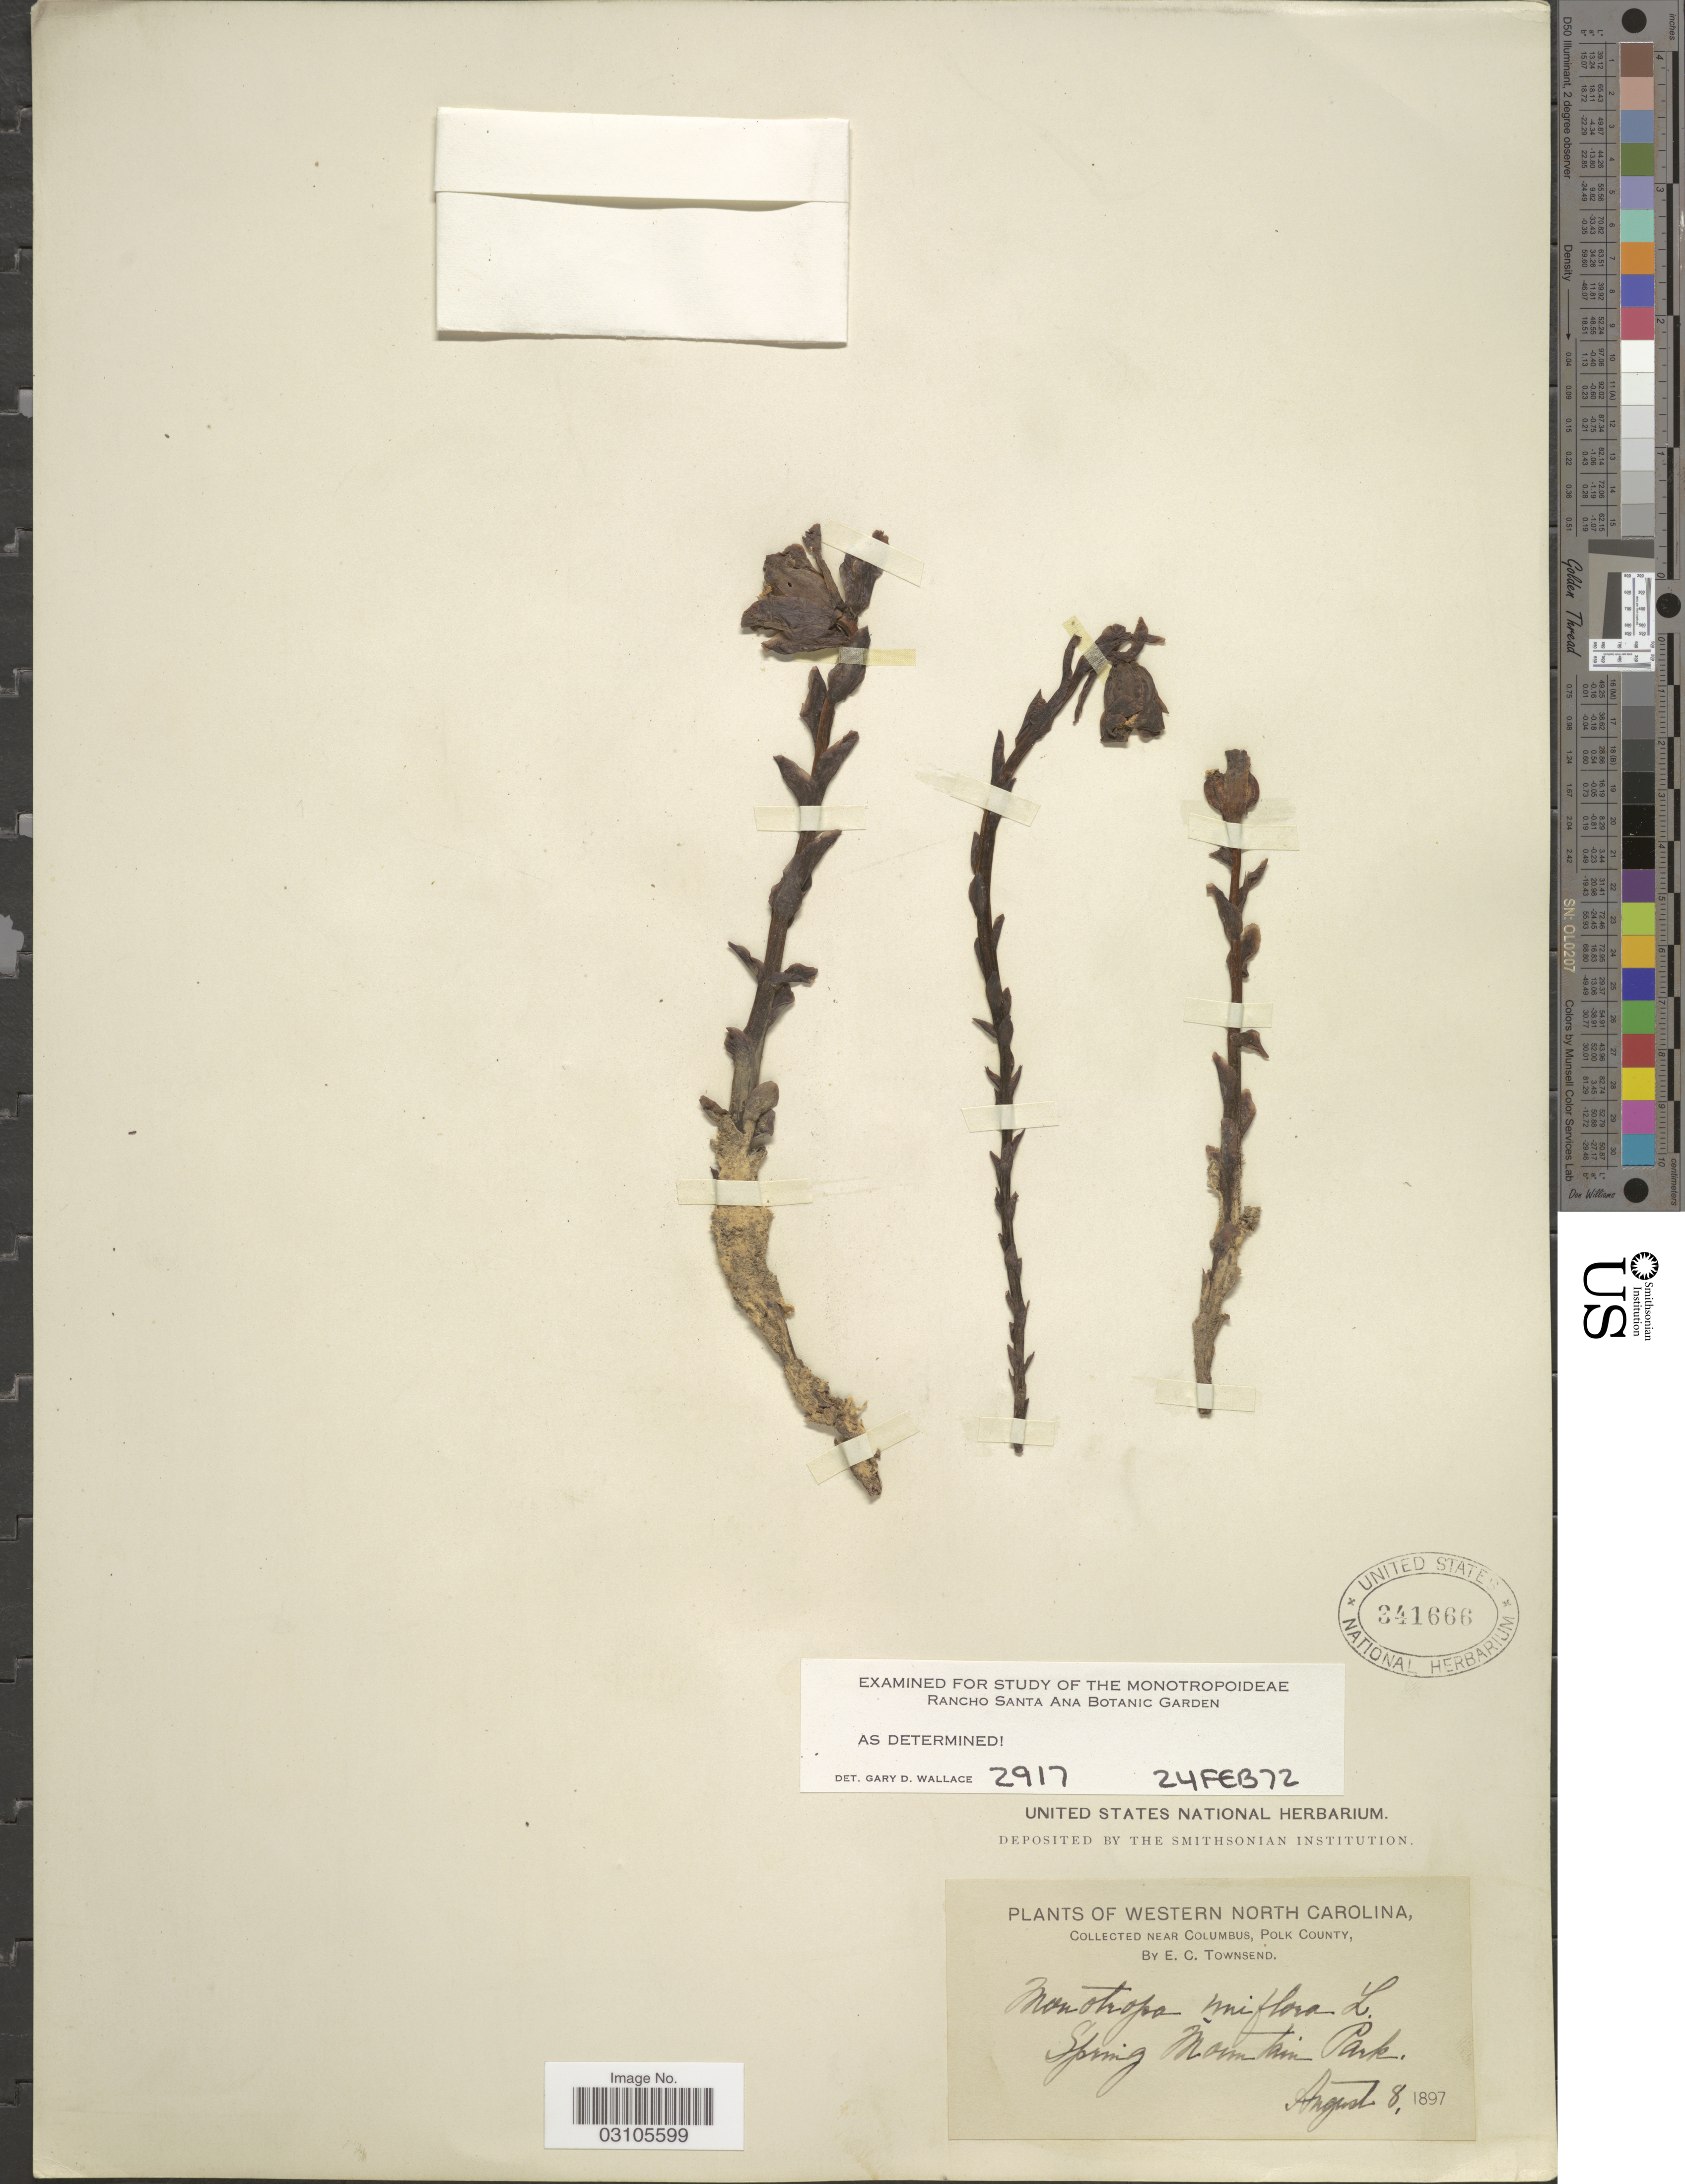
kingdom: Plantae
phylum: Tracheophyta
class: Magnoliopsida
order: Ericales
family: Ericaceae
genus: Monotropa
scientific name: Monotropa uniflora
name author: L.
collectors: E. C. Townsend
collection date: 1897-08-08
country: United States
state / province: North Carolina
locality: Western North Carolina. Near Columbus, Polk County. Spring Mountain Park.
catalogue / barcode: US 341666